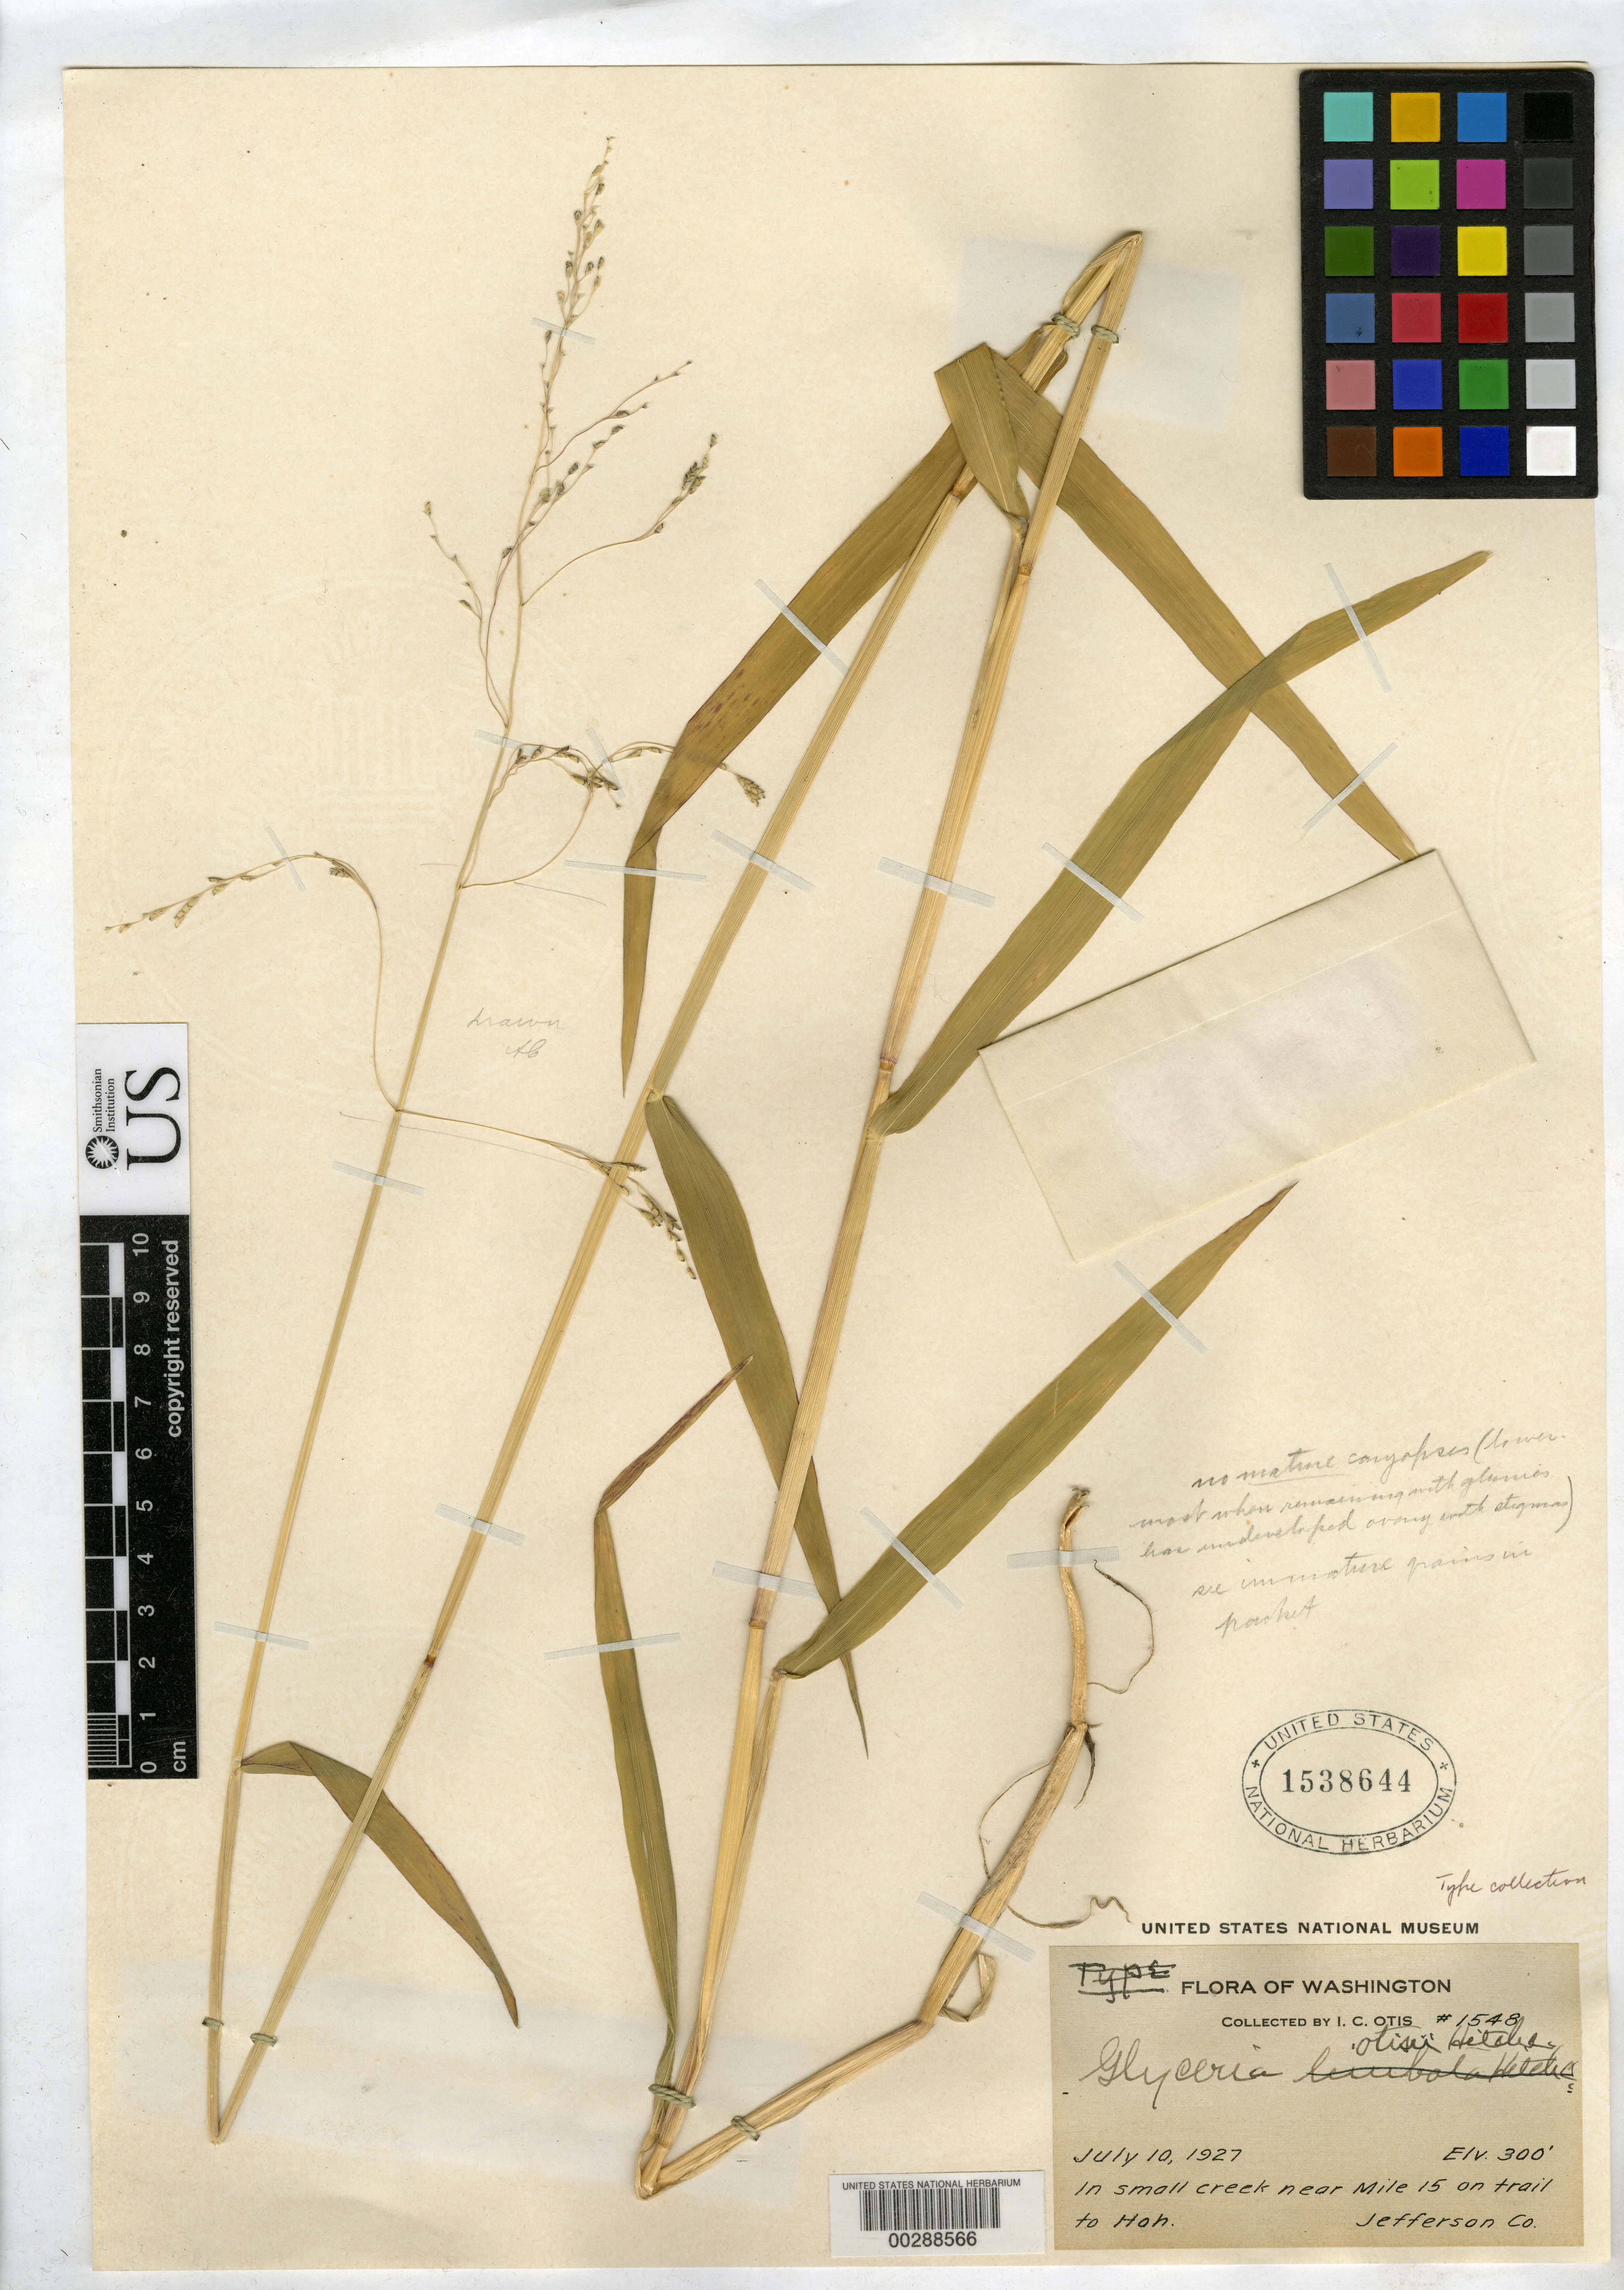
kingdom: Plantae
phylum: Tracheophyta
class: Liliopsida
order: Poales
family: Poaceae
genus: Glyceria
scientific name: Glyceria otisii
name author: Hitchc.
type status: Holotype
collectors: I. Otis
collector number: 1548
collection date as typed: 10 Jul 1927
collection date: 1927-07-10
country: United States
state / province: Washington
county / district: Jefferson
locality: Small creek near mile 15 on trail to Hoh.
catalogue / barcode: US 1538644